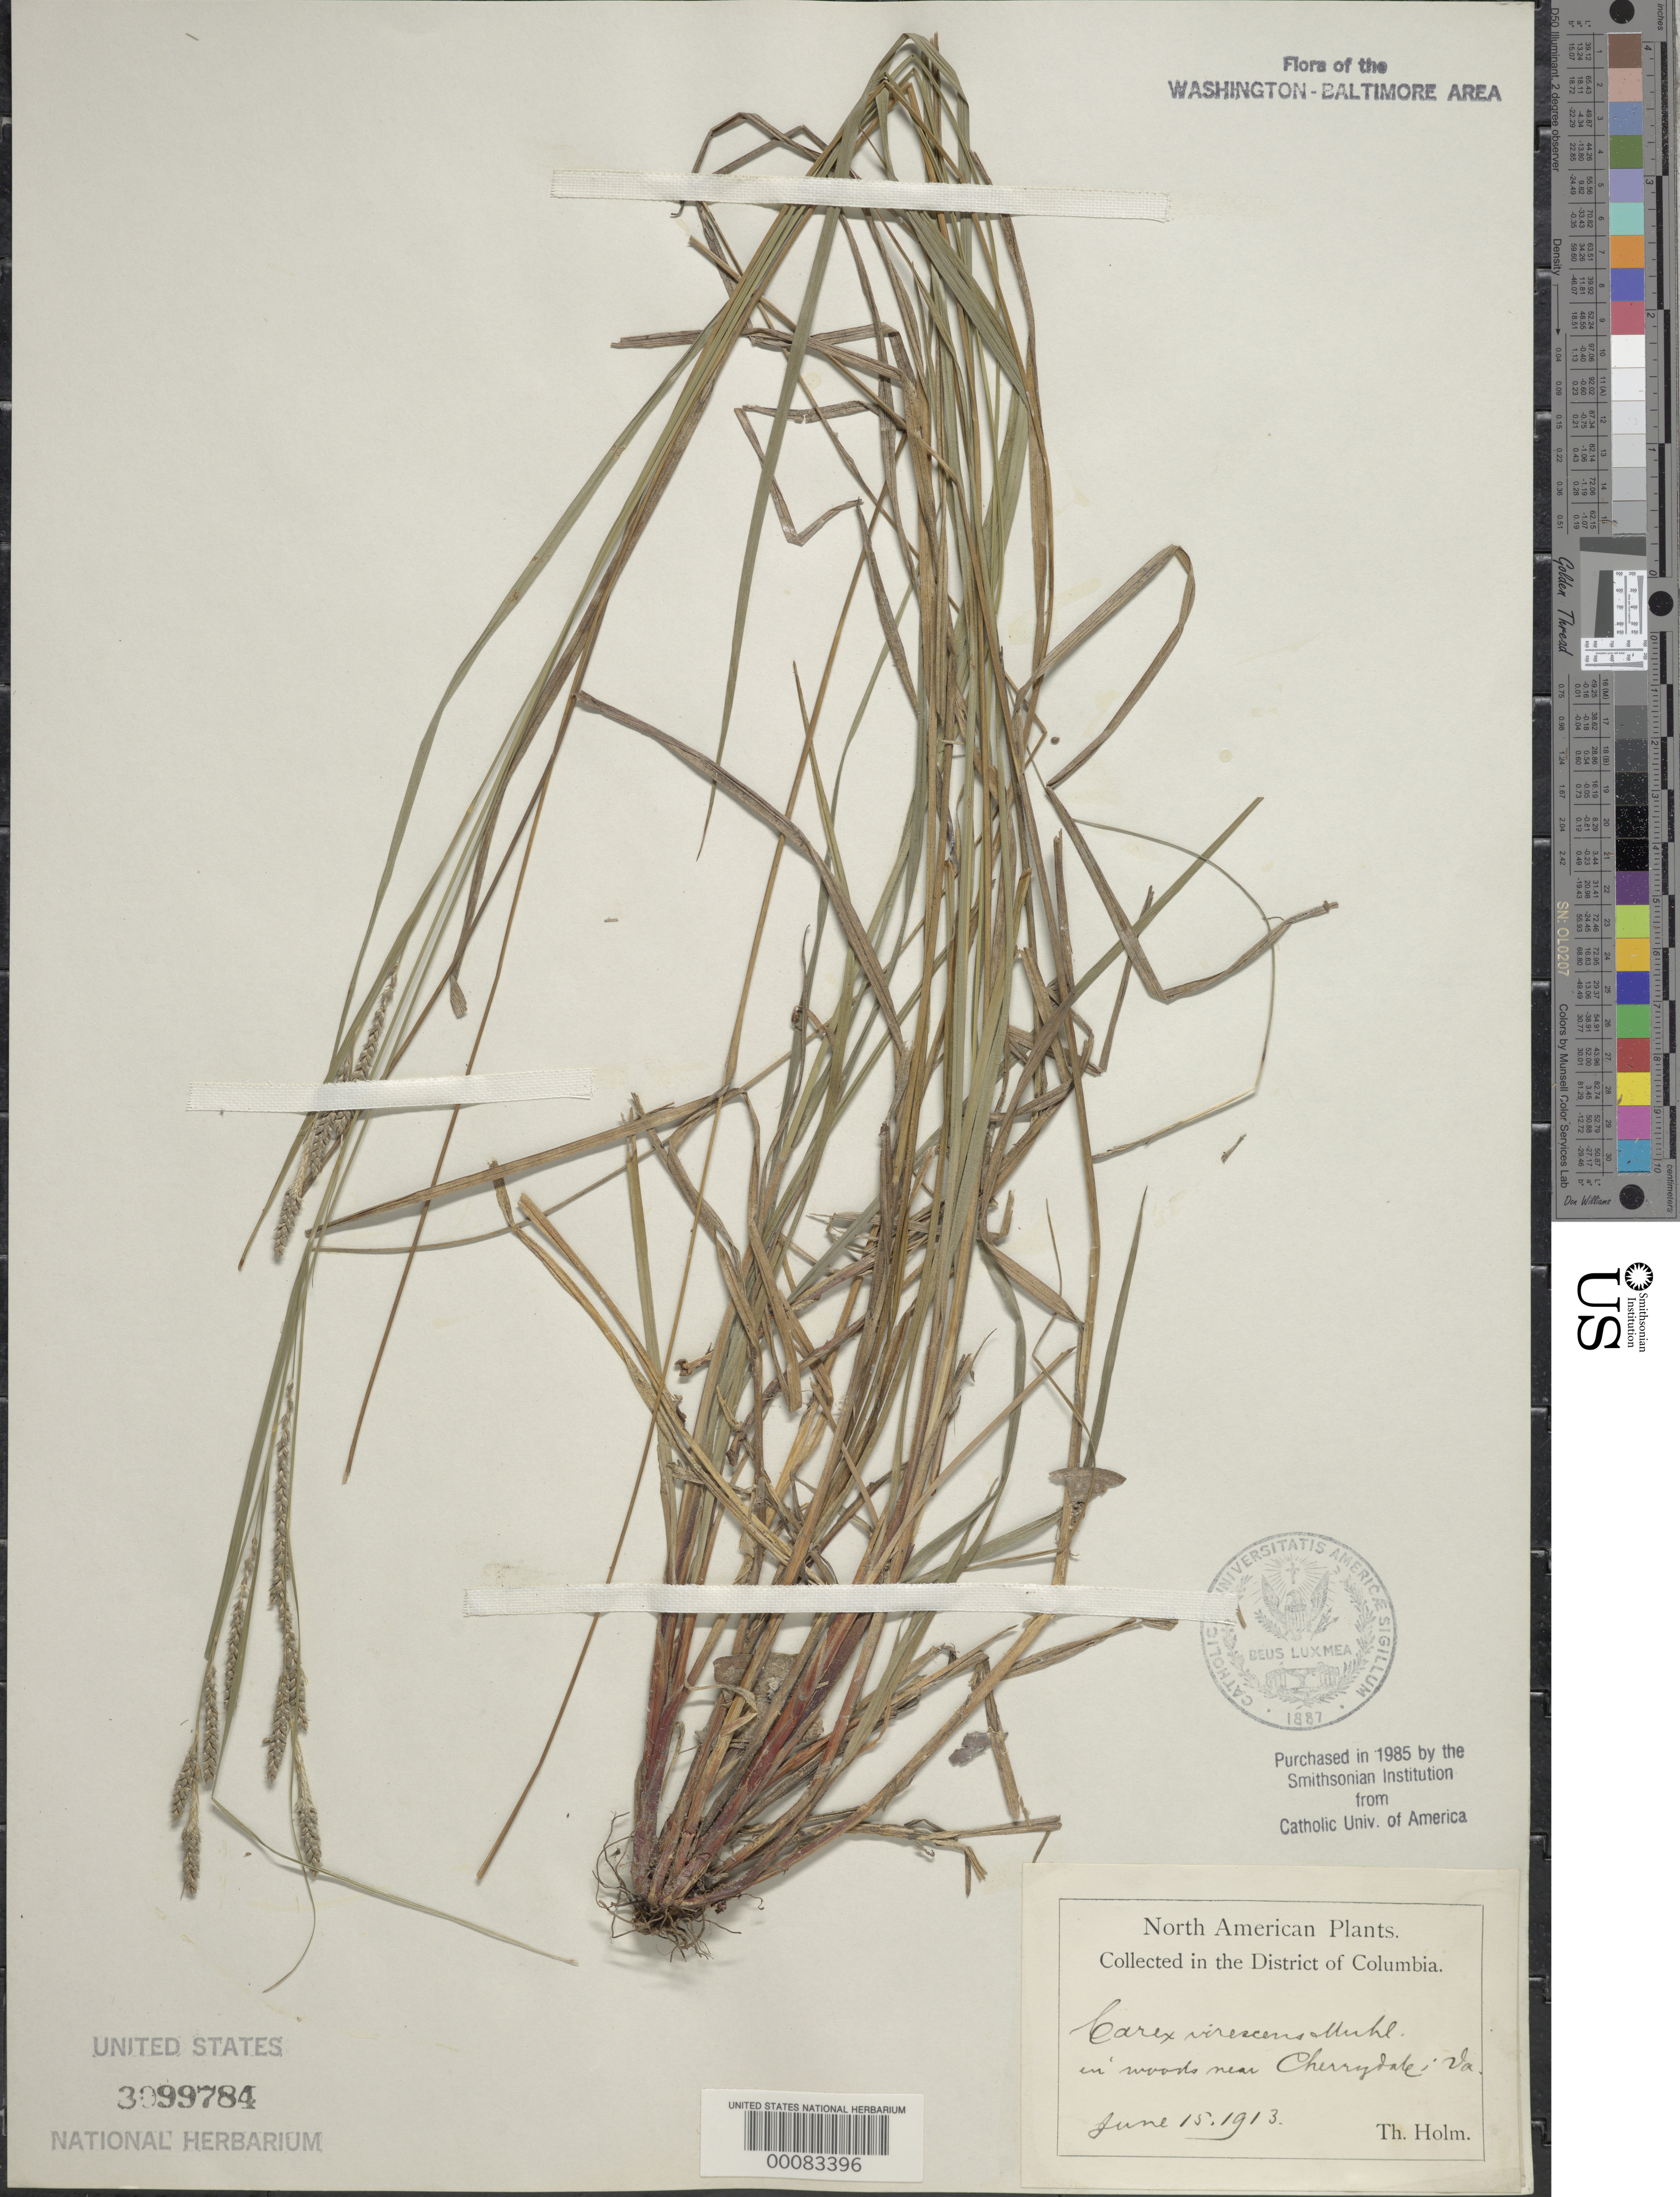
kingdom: Plantae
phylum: Tracheophyta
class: Liliopsida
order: Poales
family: Cyperaceae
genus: Carex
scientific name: Carex virescens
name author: Muhl. ex Willd.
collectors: T. Holm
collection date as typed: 15 Jun 1913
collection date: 1913-06-15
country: United States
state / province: Virginia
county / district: Arlington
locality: Near Cherrydale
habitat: Woods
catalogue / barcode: US 3099784